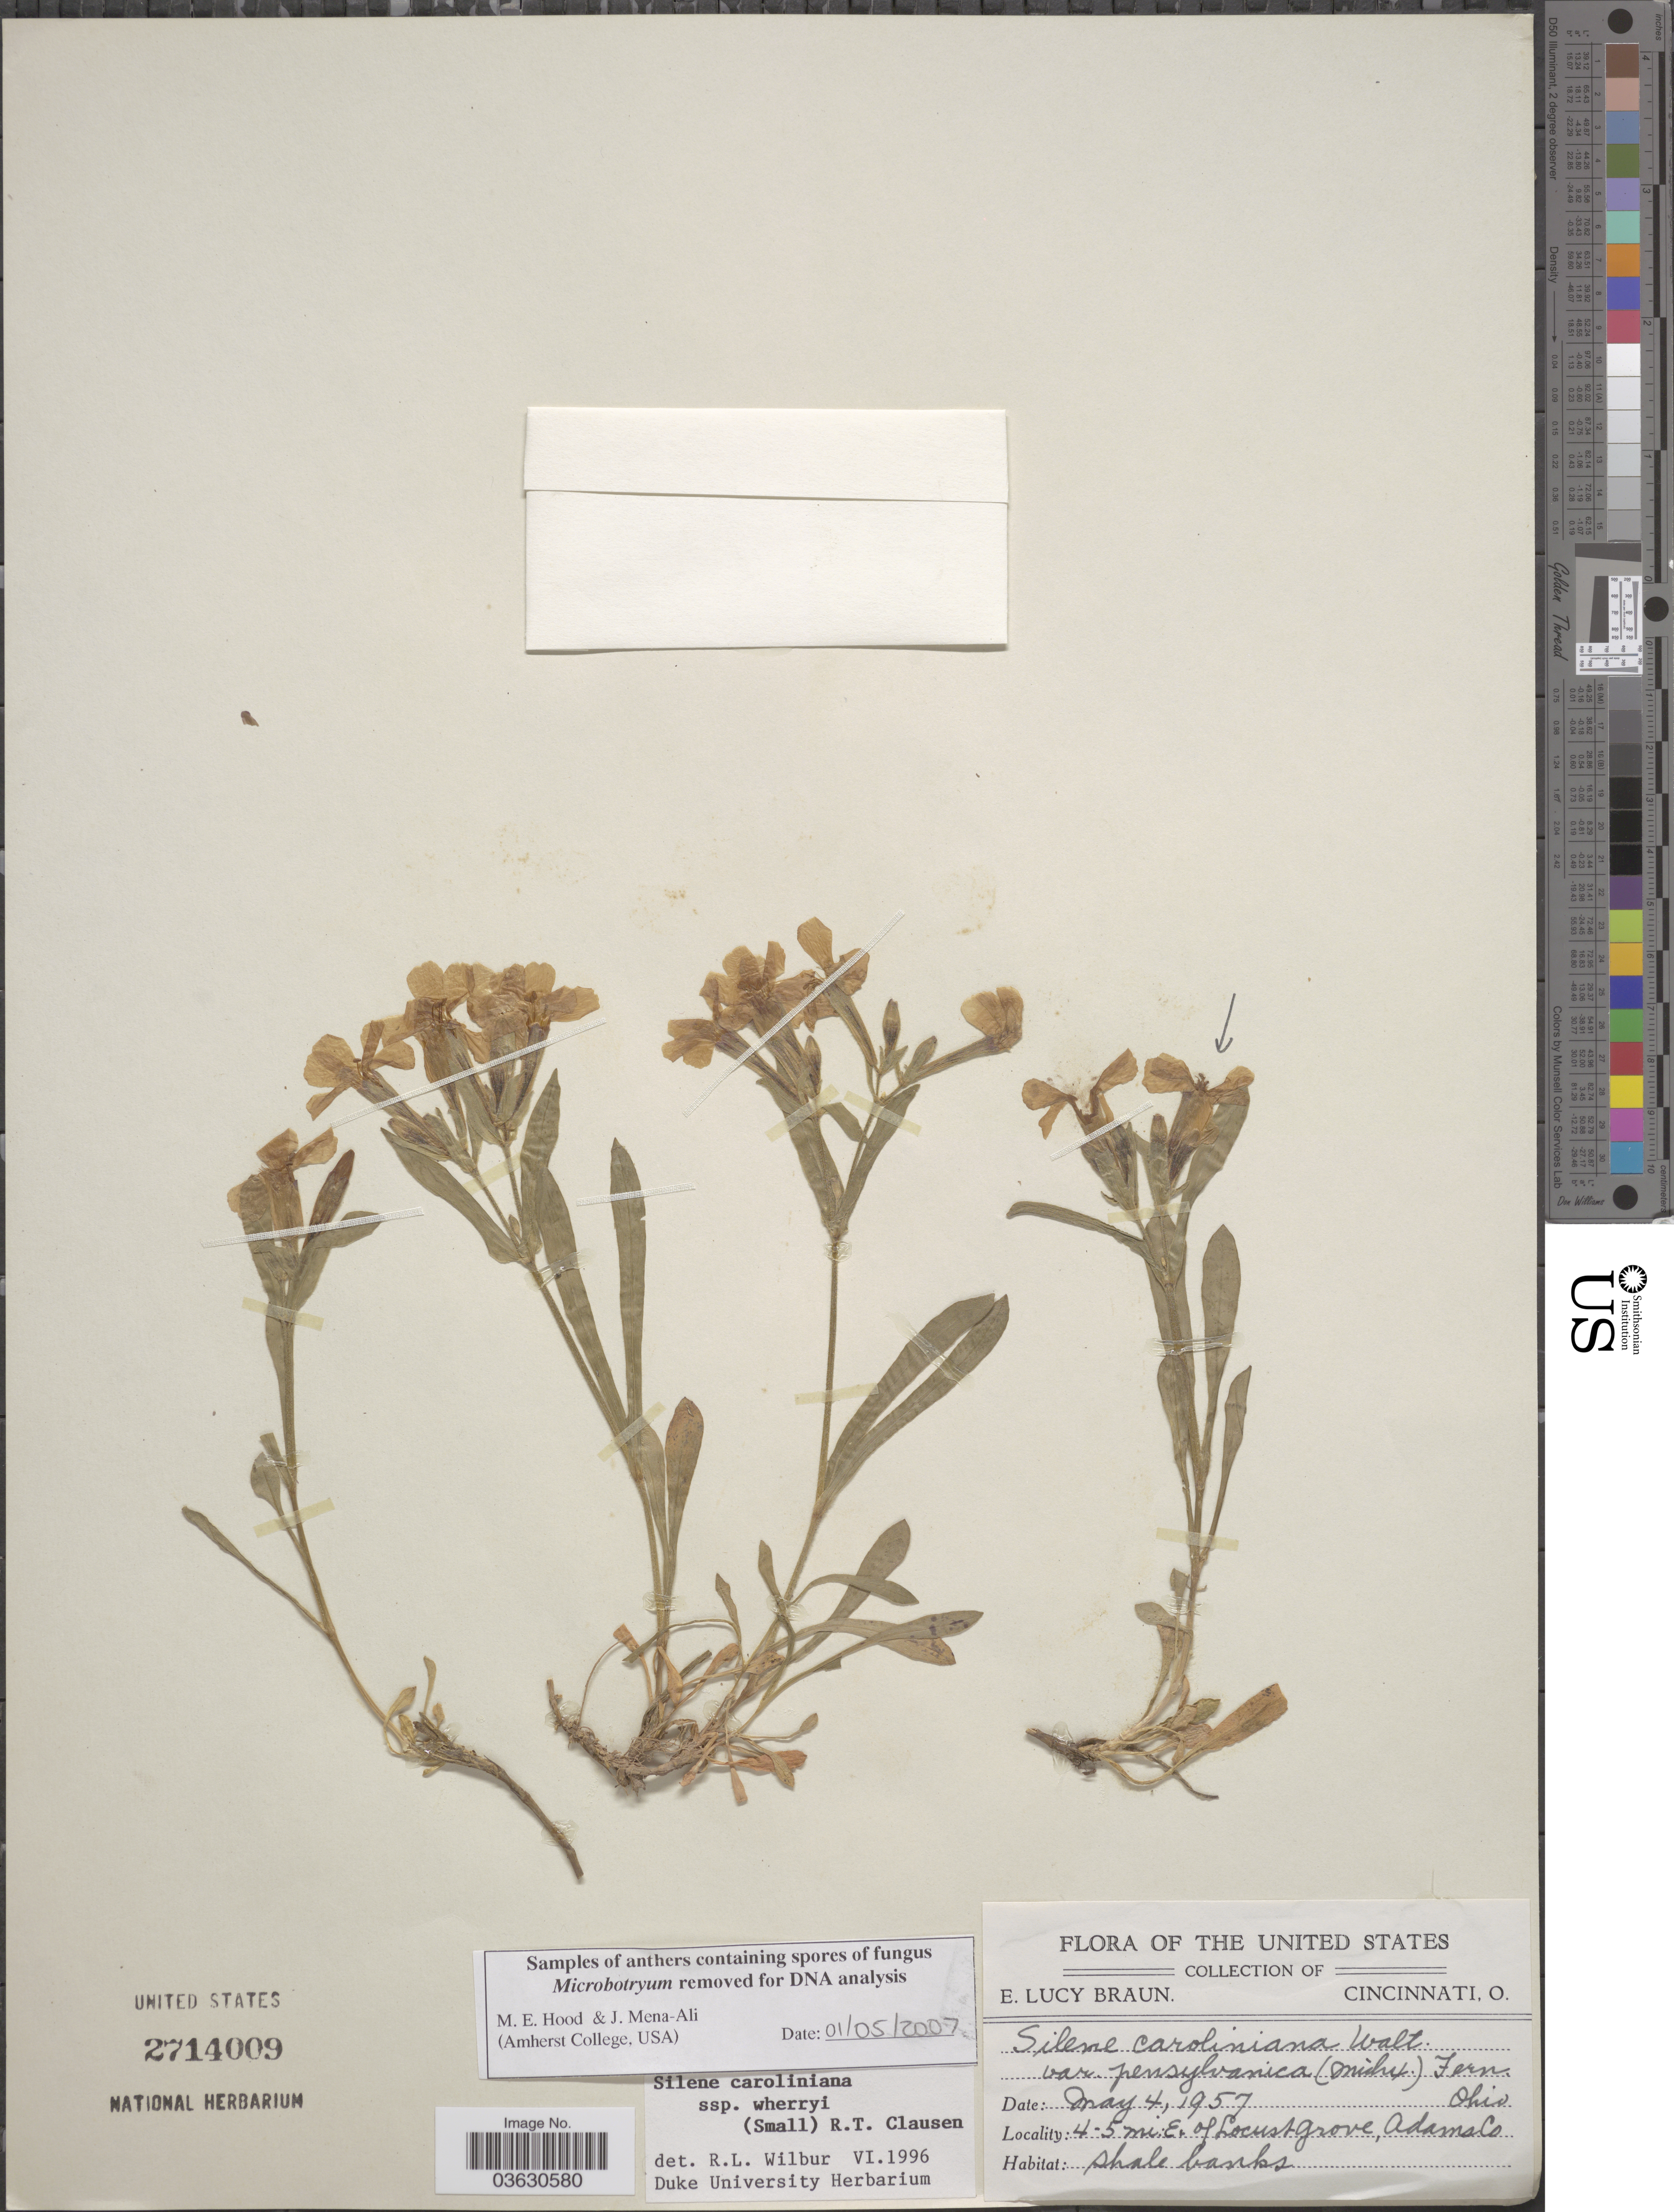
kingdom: Plantae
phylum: Tracheophyta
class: Magnoliopsida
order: Caryophyllales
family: Caryophyllaceae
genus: Silene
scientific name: Silene caroliniana subsp. wherryi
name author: Walter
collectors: E. L. Braun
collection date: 1957-05-04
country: United States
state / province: Ohio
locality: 4-5 mi. E. of Locust Grove, Adams Co.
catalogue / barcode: US 2714009